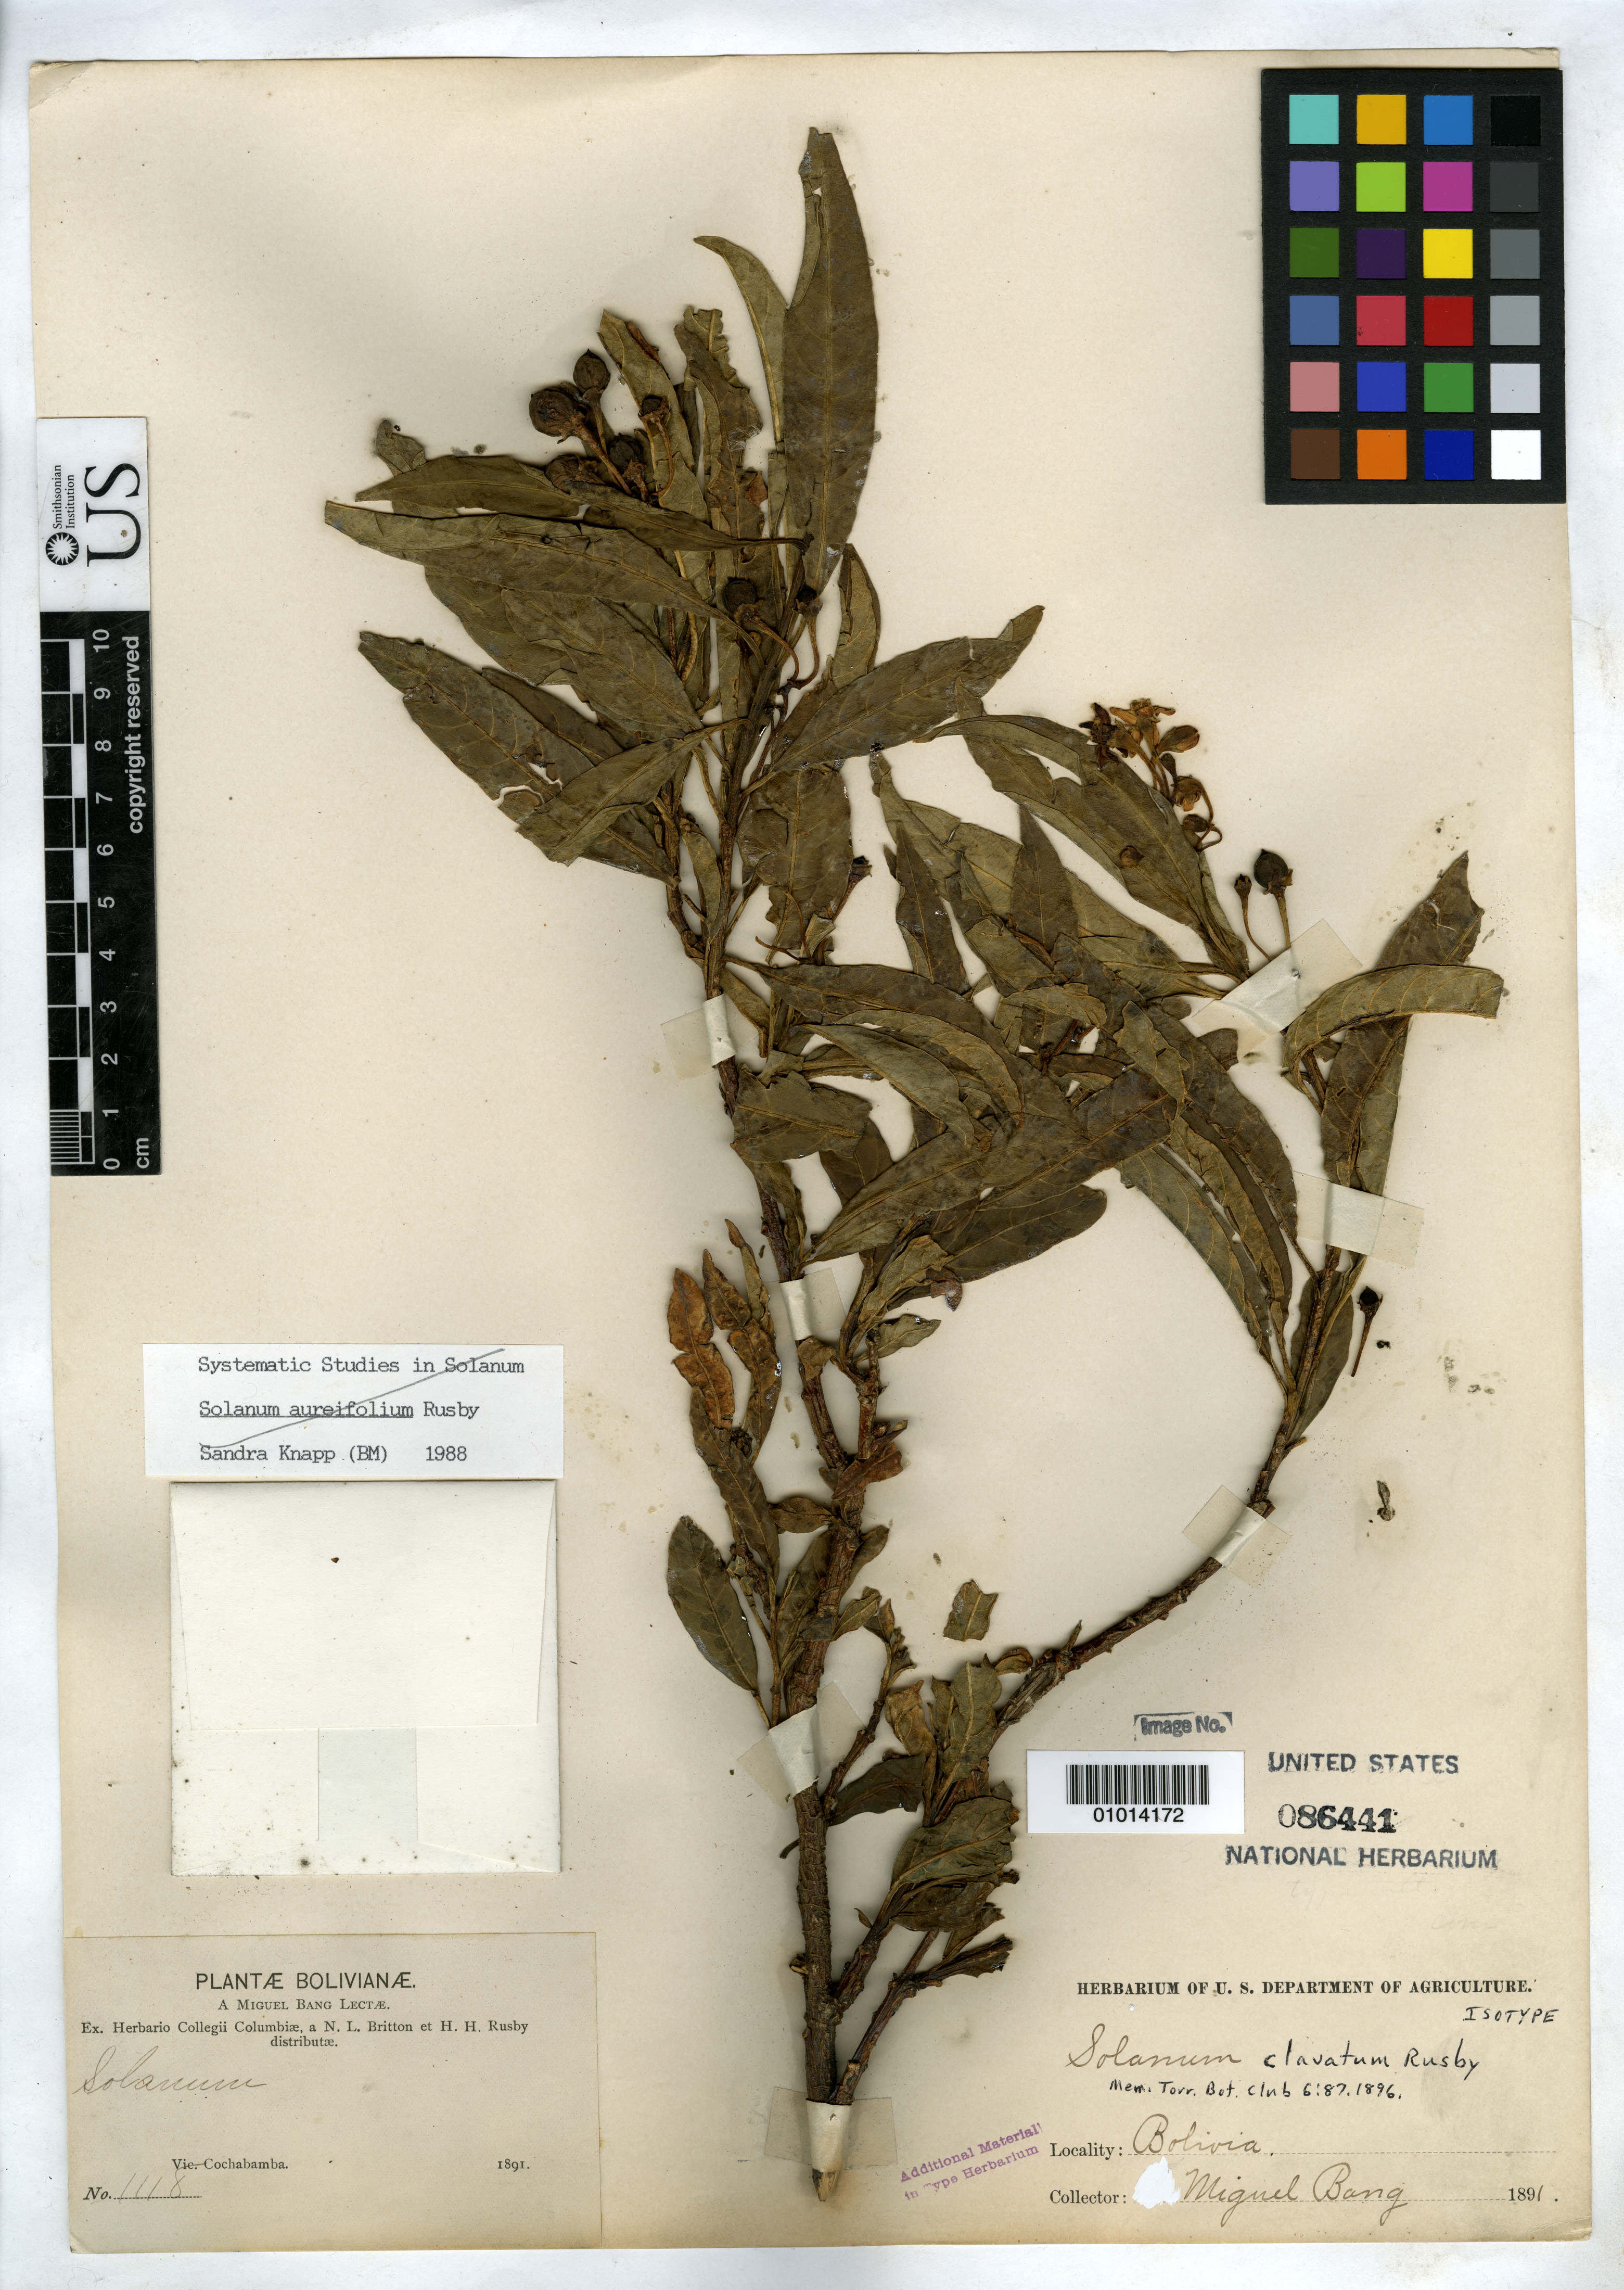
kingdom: Plantae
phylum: Tracheophyta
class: Magnoliopsida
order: Solanales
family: Solanaceae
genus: Solanum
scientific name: Solanum clavatum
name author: Rusby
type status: Isotype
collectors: M. Bang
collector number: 1118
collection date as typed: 1891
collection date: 1891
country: Bolivia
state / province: Cochabamba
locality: Vic. of Cochabamba.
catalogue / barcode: US 86441